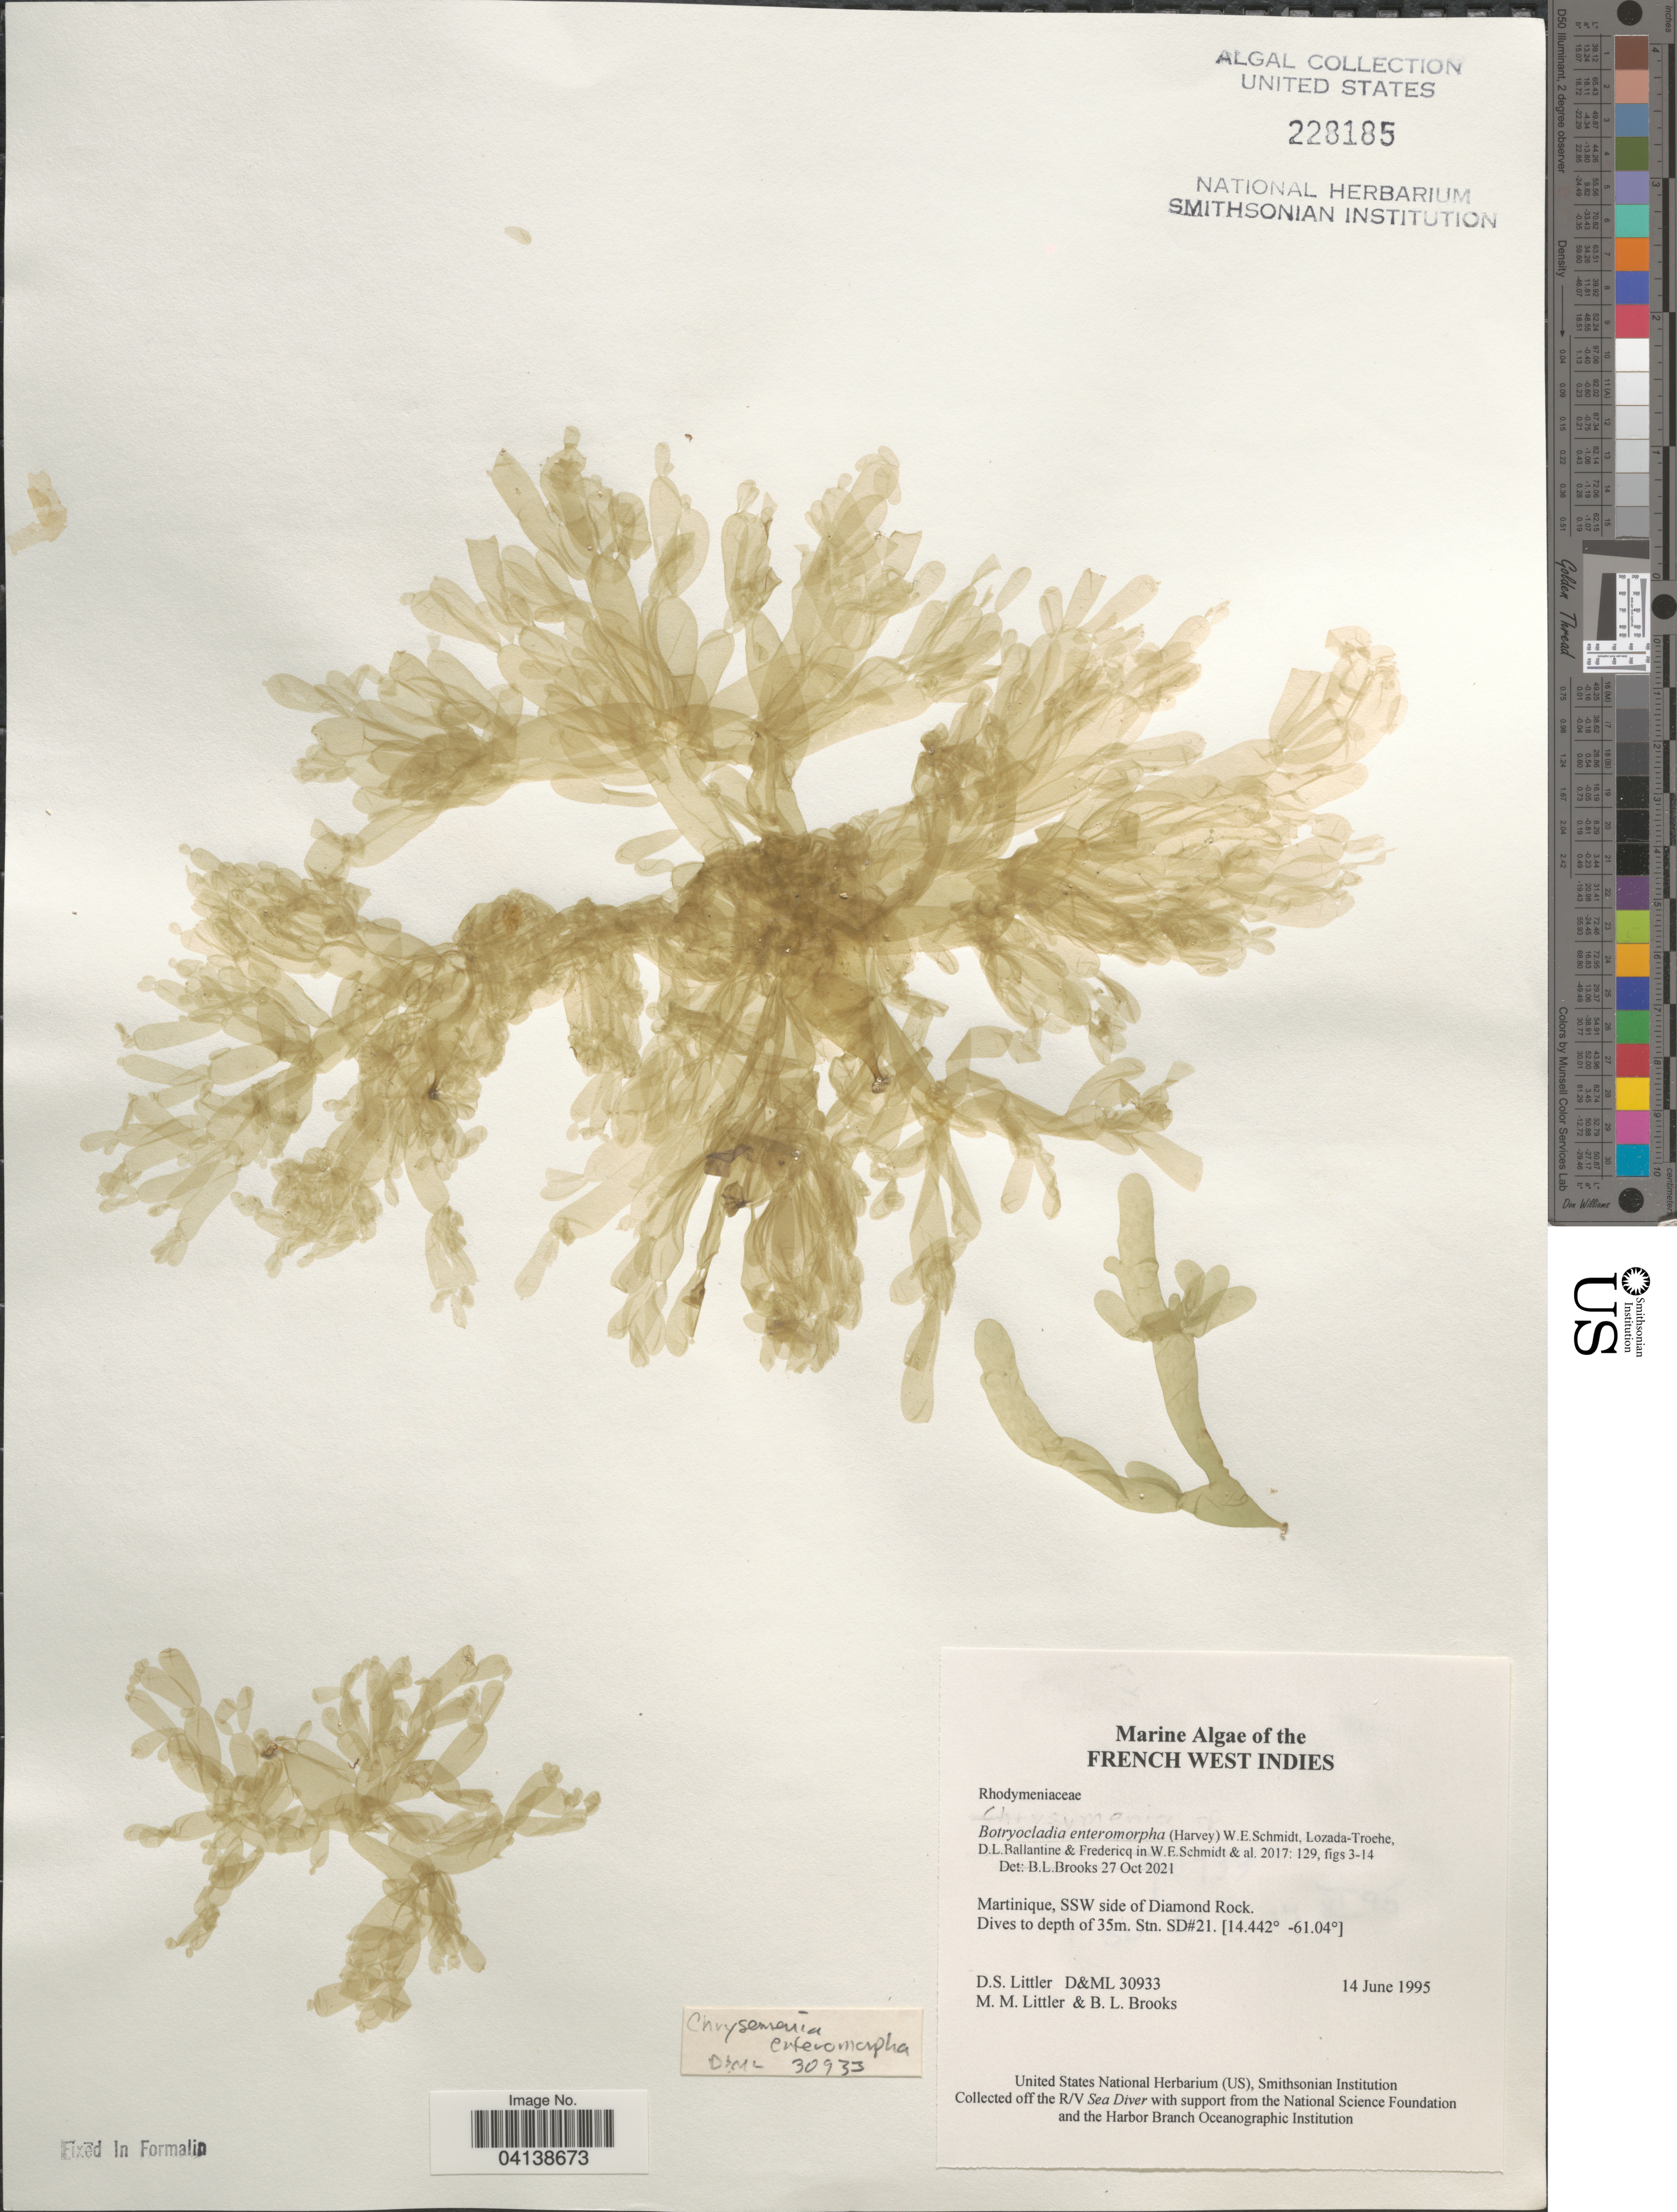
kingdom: Plantae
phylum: Rhodophyta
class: Florideophyceae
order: Rhodymeniales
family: Rhodymeniaceae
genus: Botryocladia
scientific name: Botryocladia enteromorpha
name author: (Harv.) W.E. Schmidt et al. in W.E. Schmidt et al.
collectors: D. S. Littler & B. Brooks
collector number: D&ML30933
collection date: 1995-06-14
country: Martinique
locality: French West Indies. SSW side of Diamond Rock. Stn. SD#21.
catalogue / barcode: US 228185